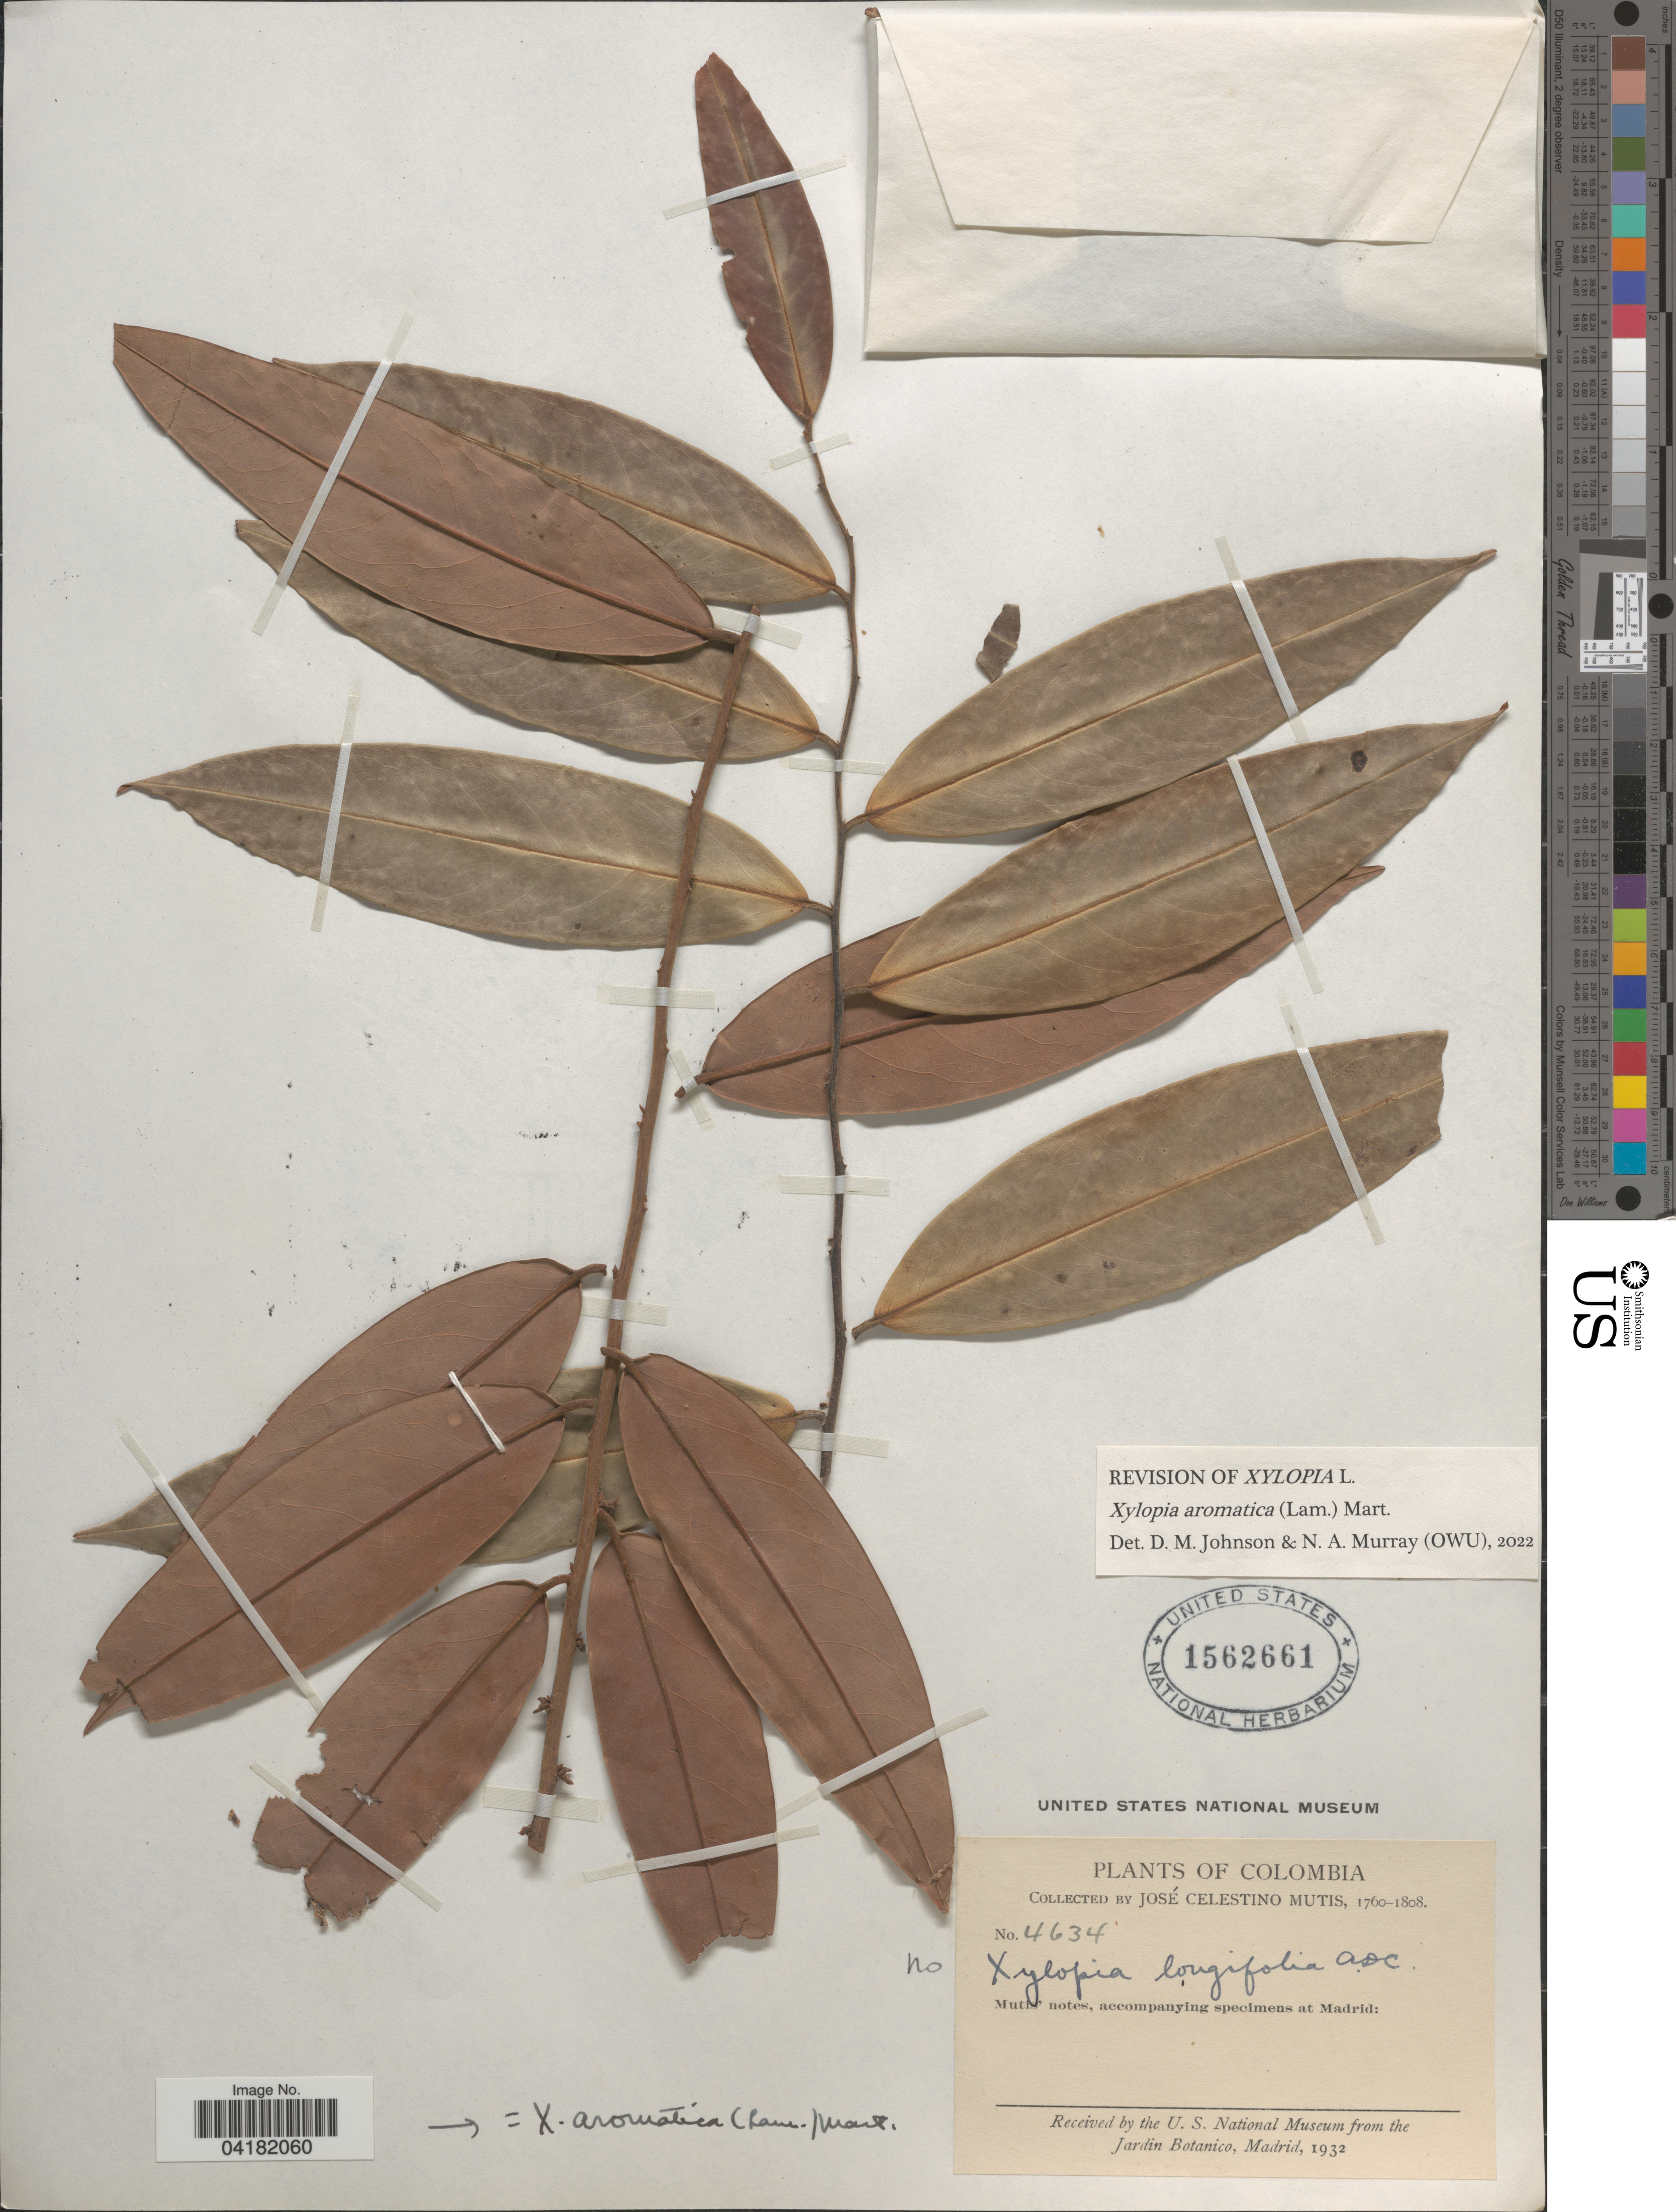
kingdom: Plantae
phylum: Tracheophyta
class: Magnoliopsida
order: Magnoliales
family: Annonaceae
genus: Xylopia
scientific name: Xylopia aromatica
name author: (Lam.) Mart.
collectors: J. C. B. Mutis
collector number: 4634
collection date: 1760/1808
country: Colombia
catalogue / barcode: US 1562661